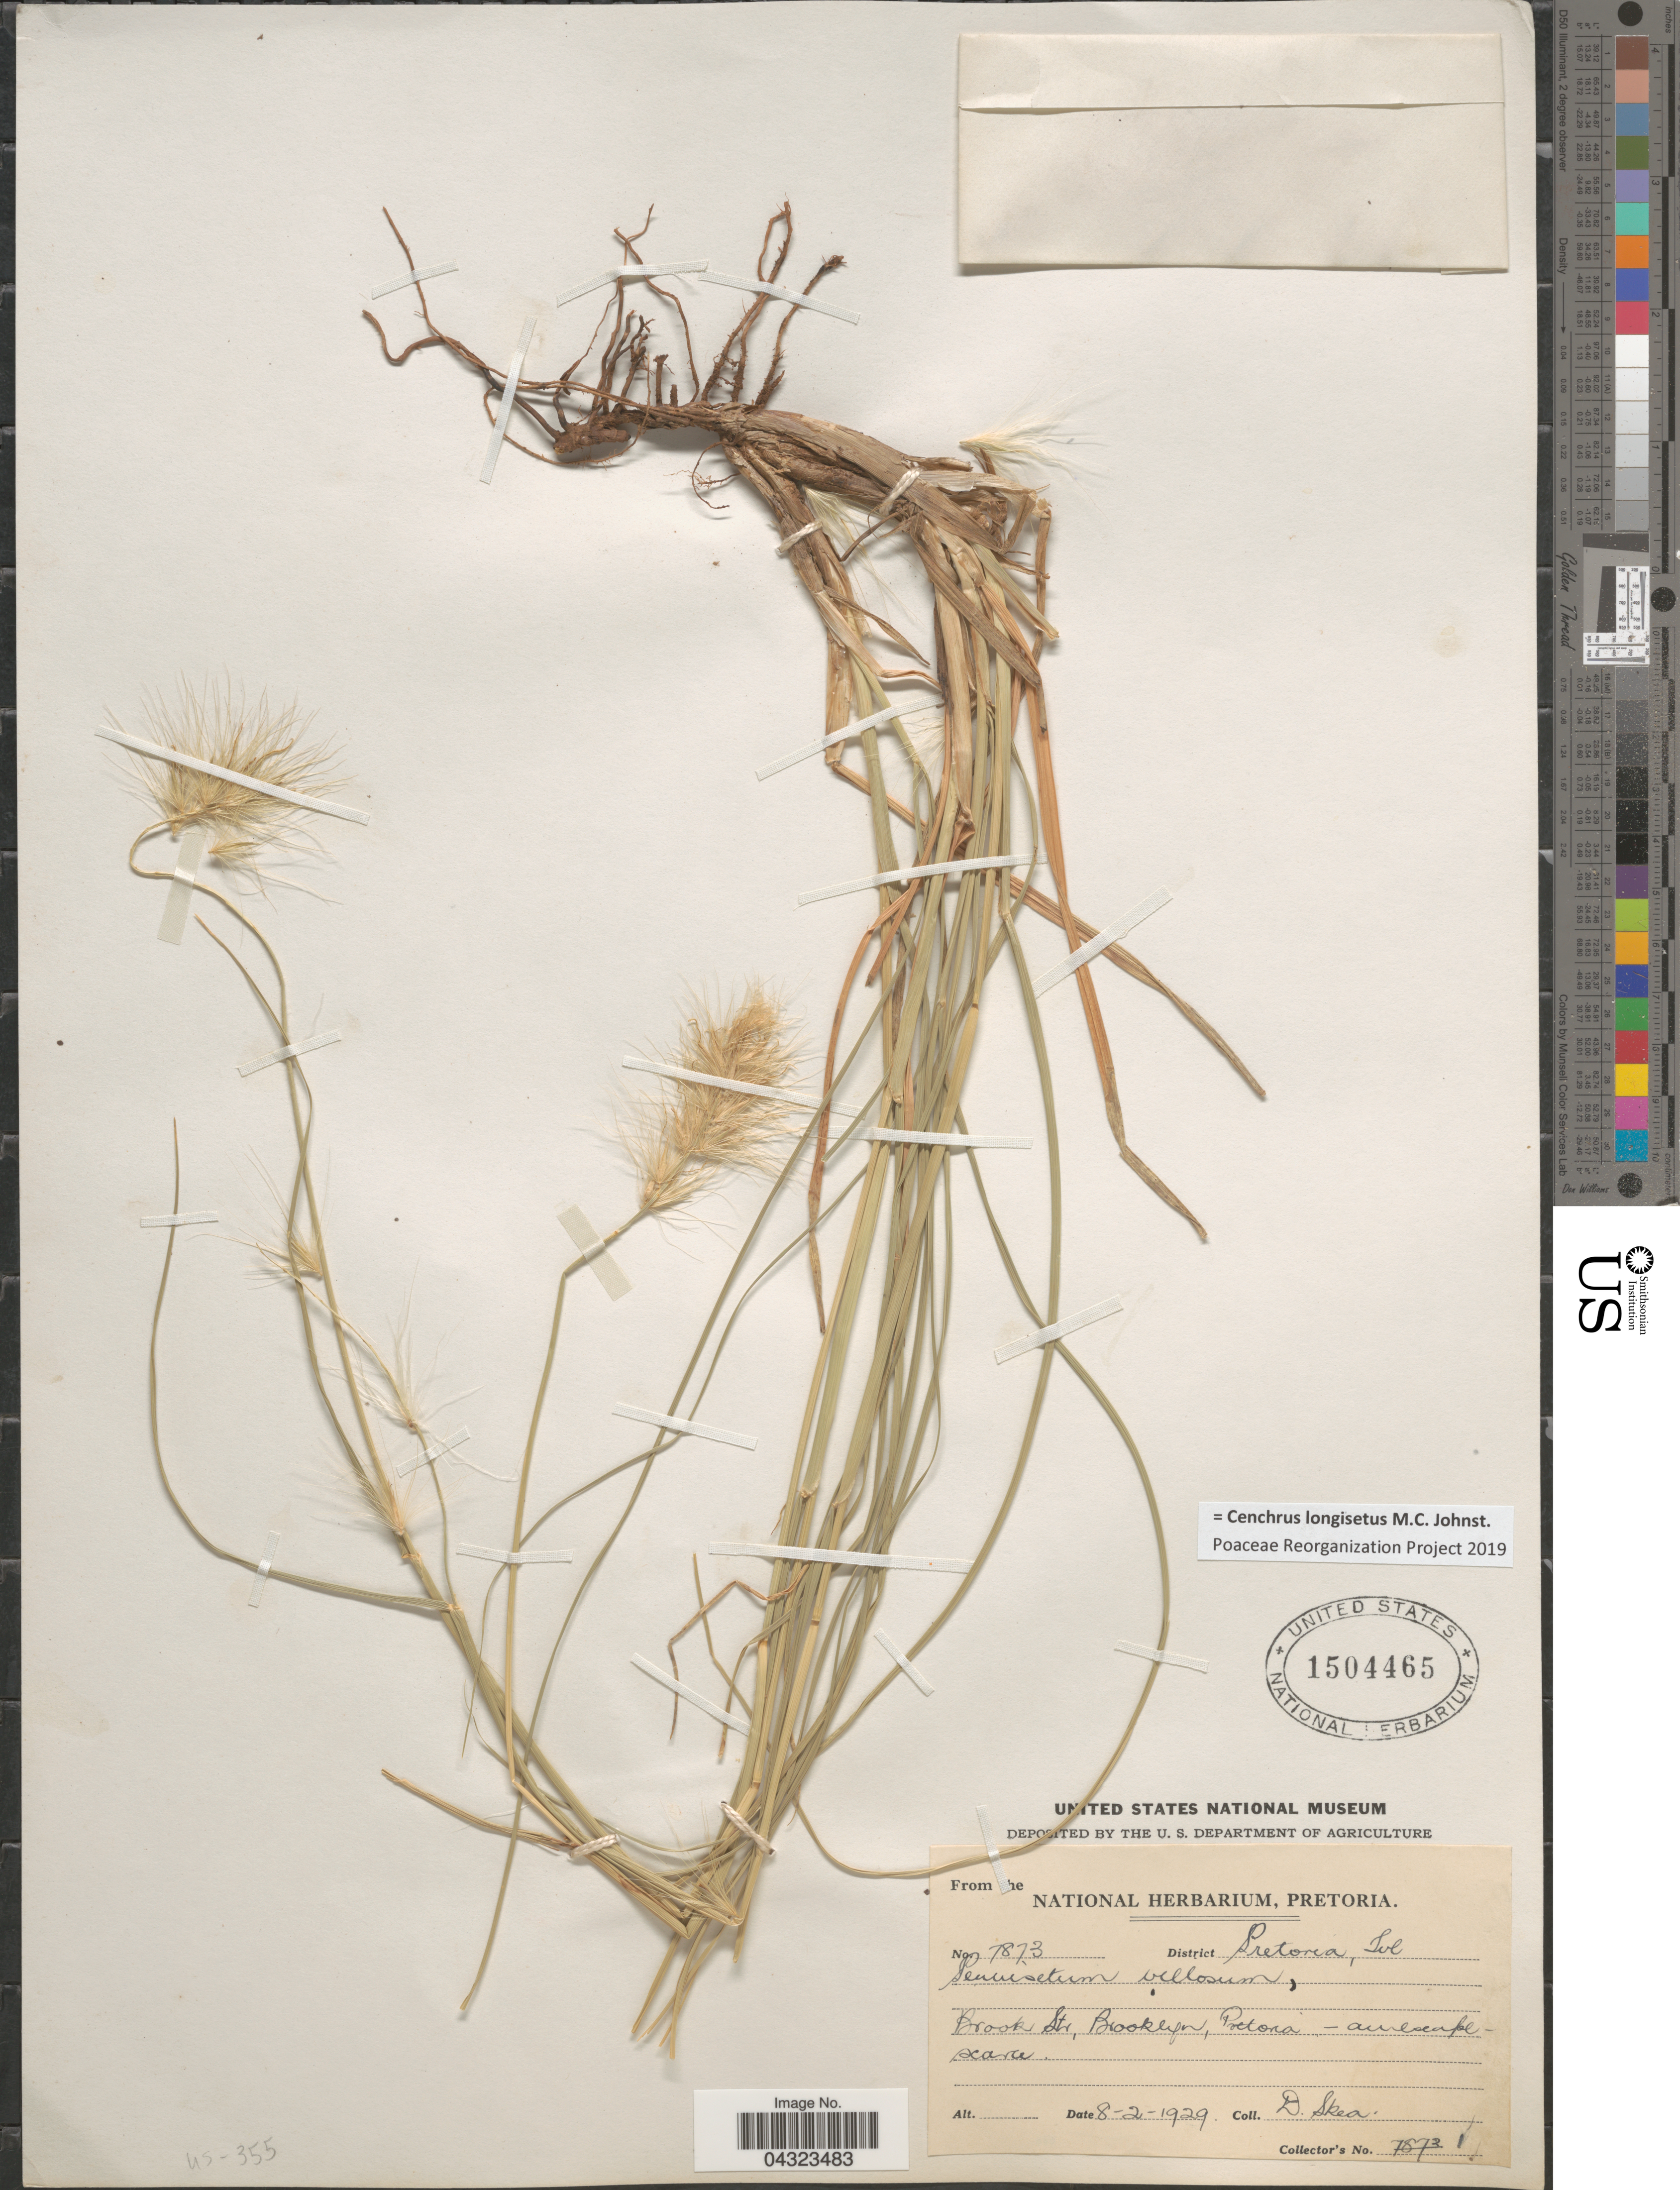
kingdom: Plantae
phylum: Tracheophyta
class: Liliopsida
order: Poales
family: Poaceae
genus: Cenchrus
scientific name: Cenchrus longisetus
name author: M.C. Johnst.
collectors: D. Skea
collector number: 1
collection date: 1929-02-08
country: South Africa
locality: District Pretoria, Tvl. Brook Str. Brooklyn, Pretoria.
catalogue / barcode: US 1504465